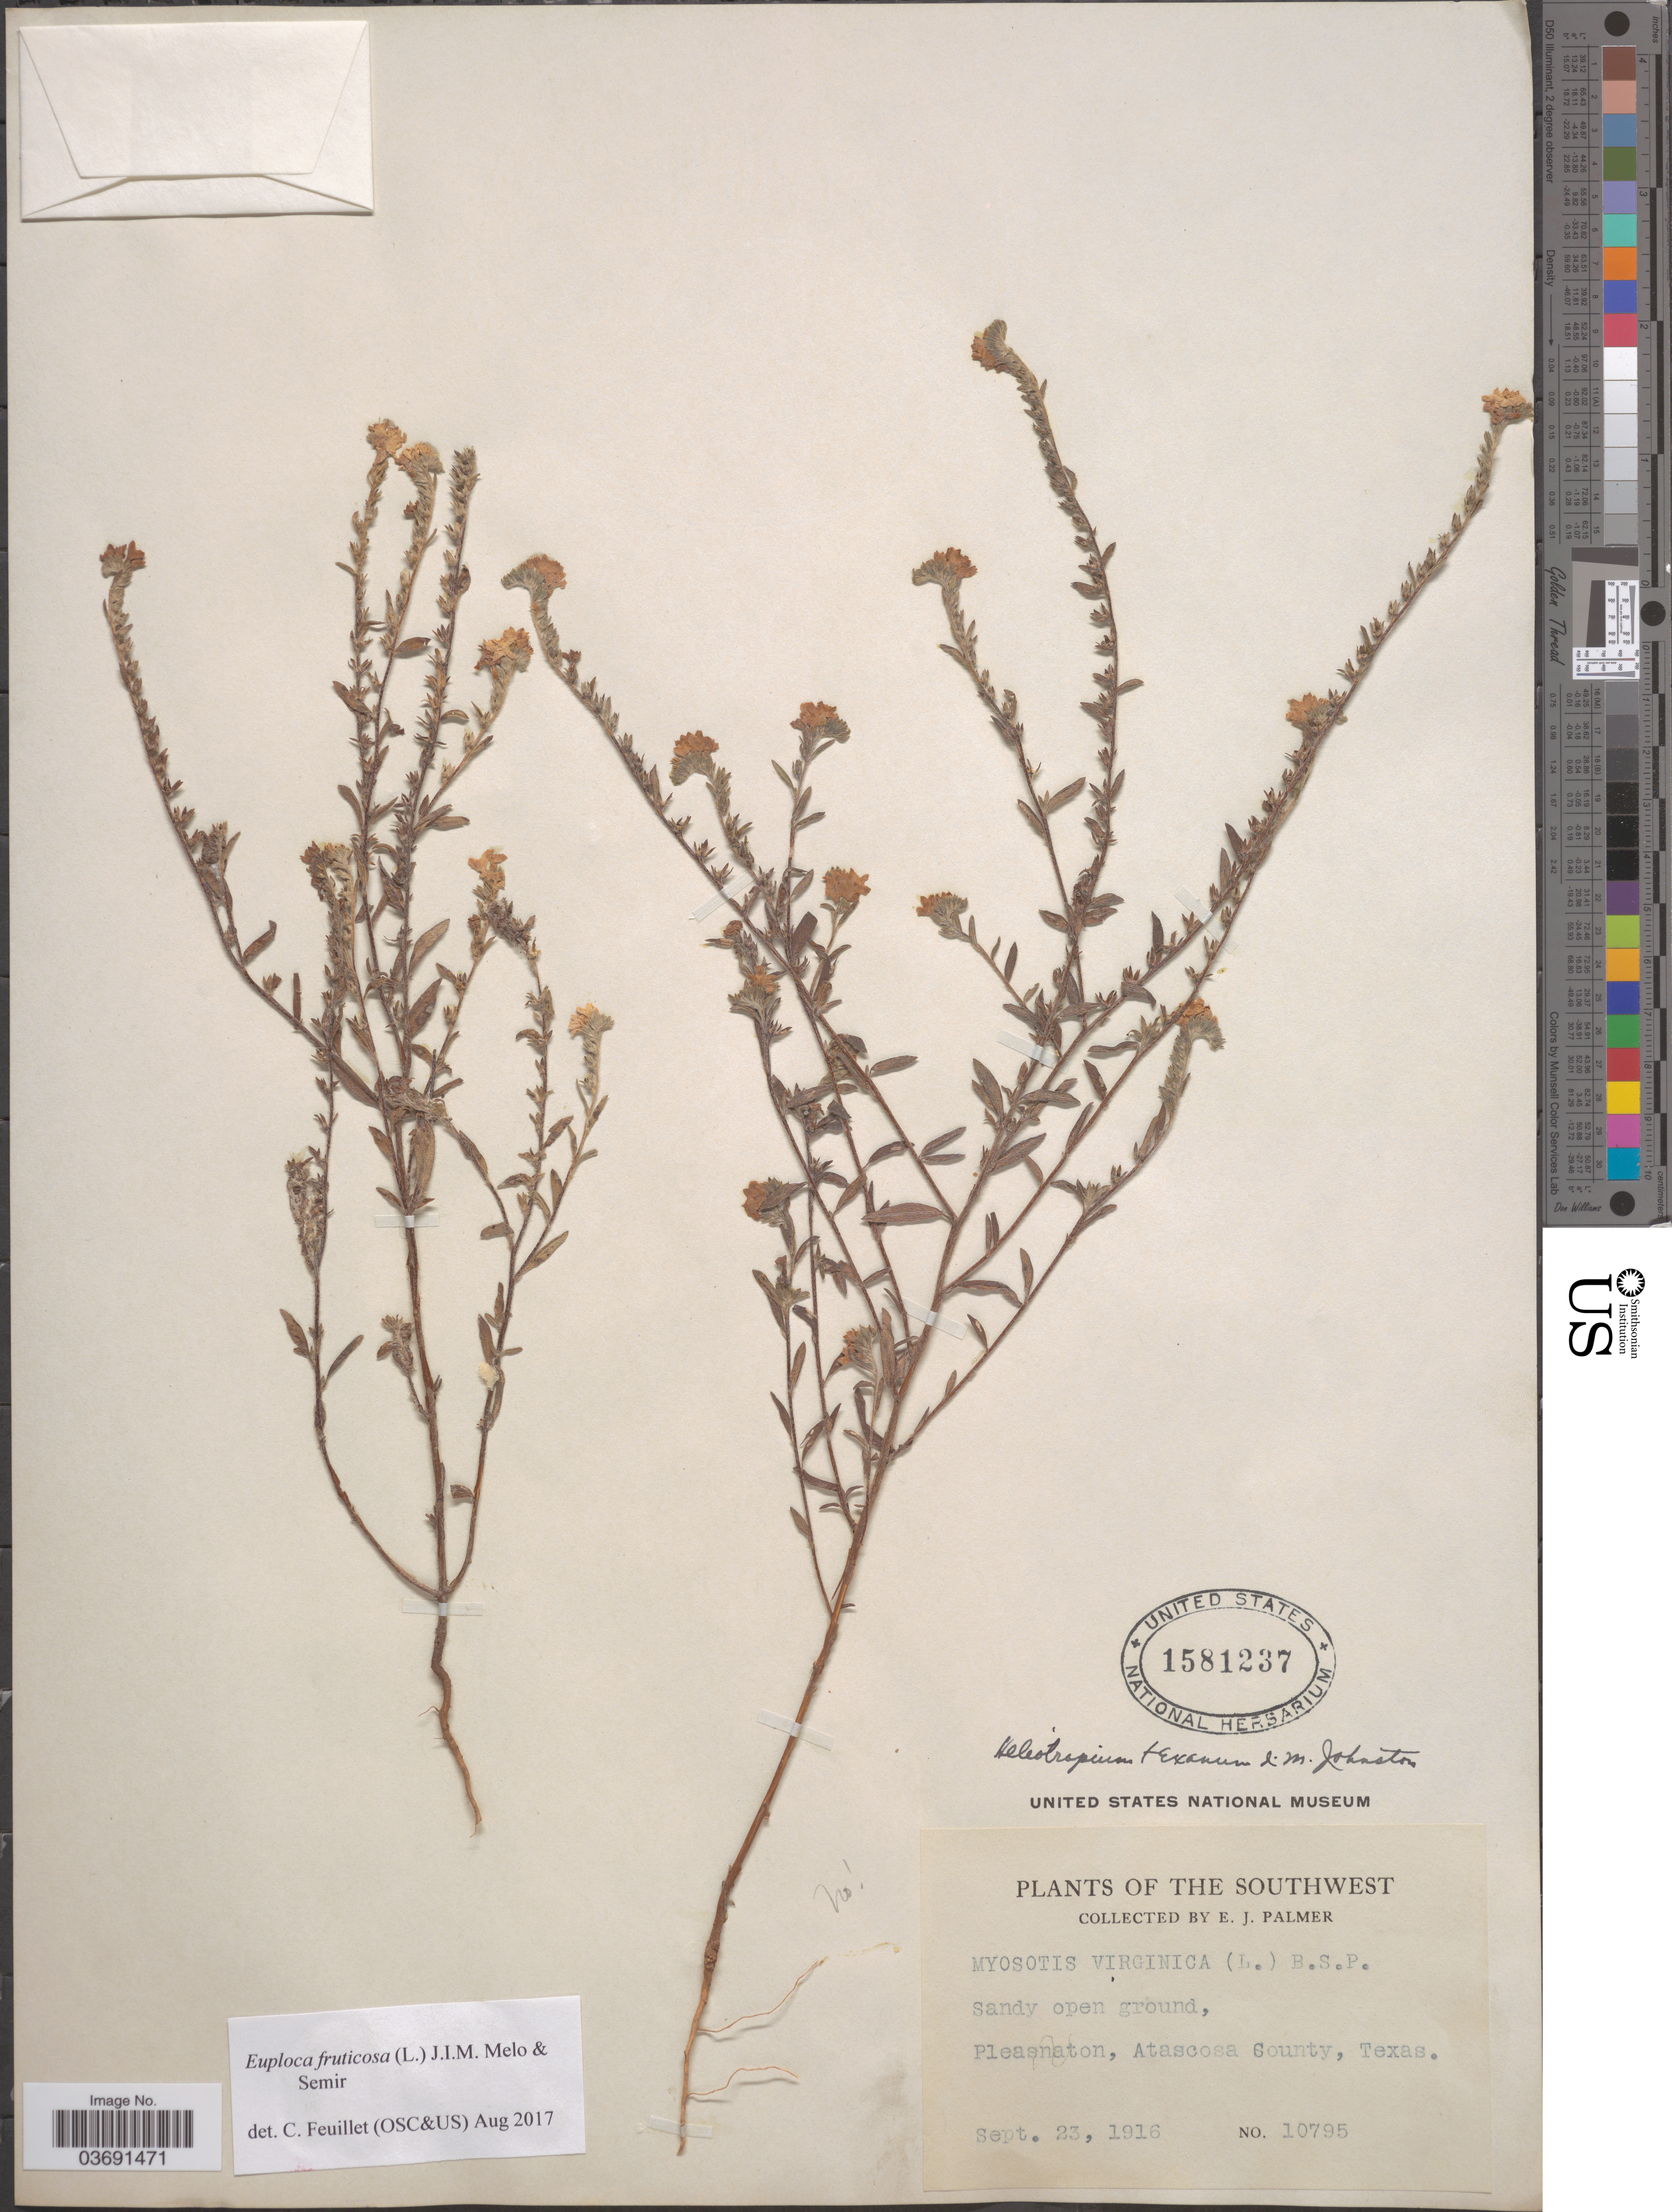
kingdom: Plantae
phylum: Tracheophyta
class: Magnoliopsida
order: Boraginales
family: Heliotropiaceae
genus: Euploca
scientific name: Euploca fruticosa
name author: (L.) J.I.M. Melo & Semir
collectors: E. J. Palmer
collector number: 10795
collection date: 1916-09-23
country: United States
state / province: Texas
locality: Southwest. Pleasanton, Atascosa County.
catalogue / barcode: US 1581237